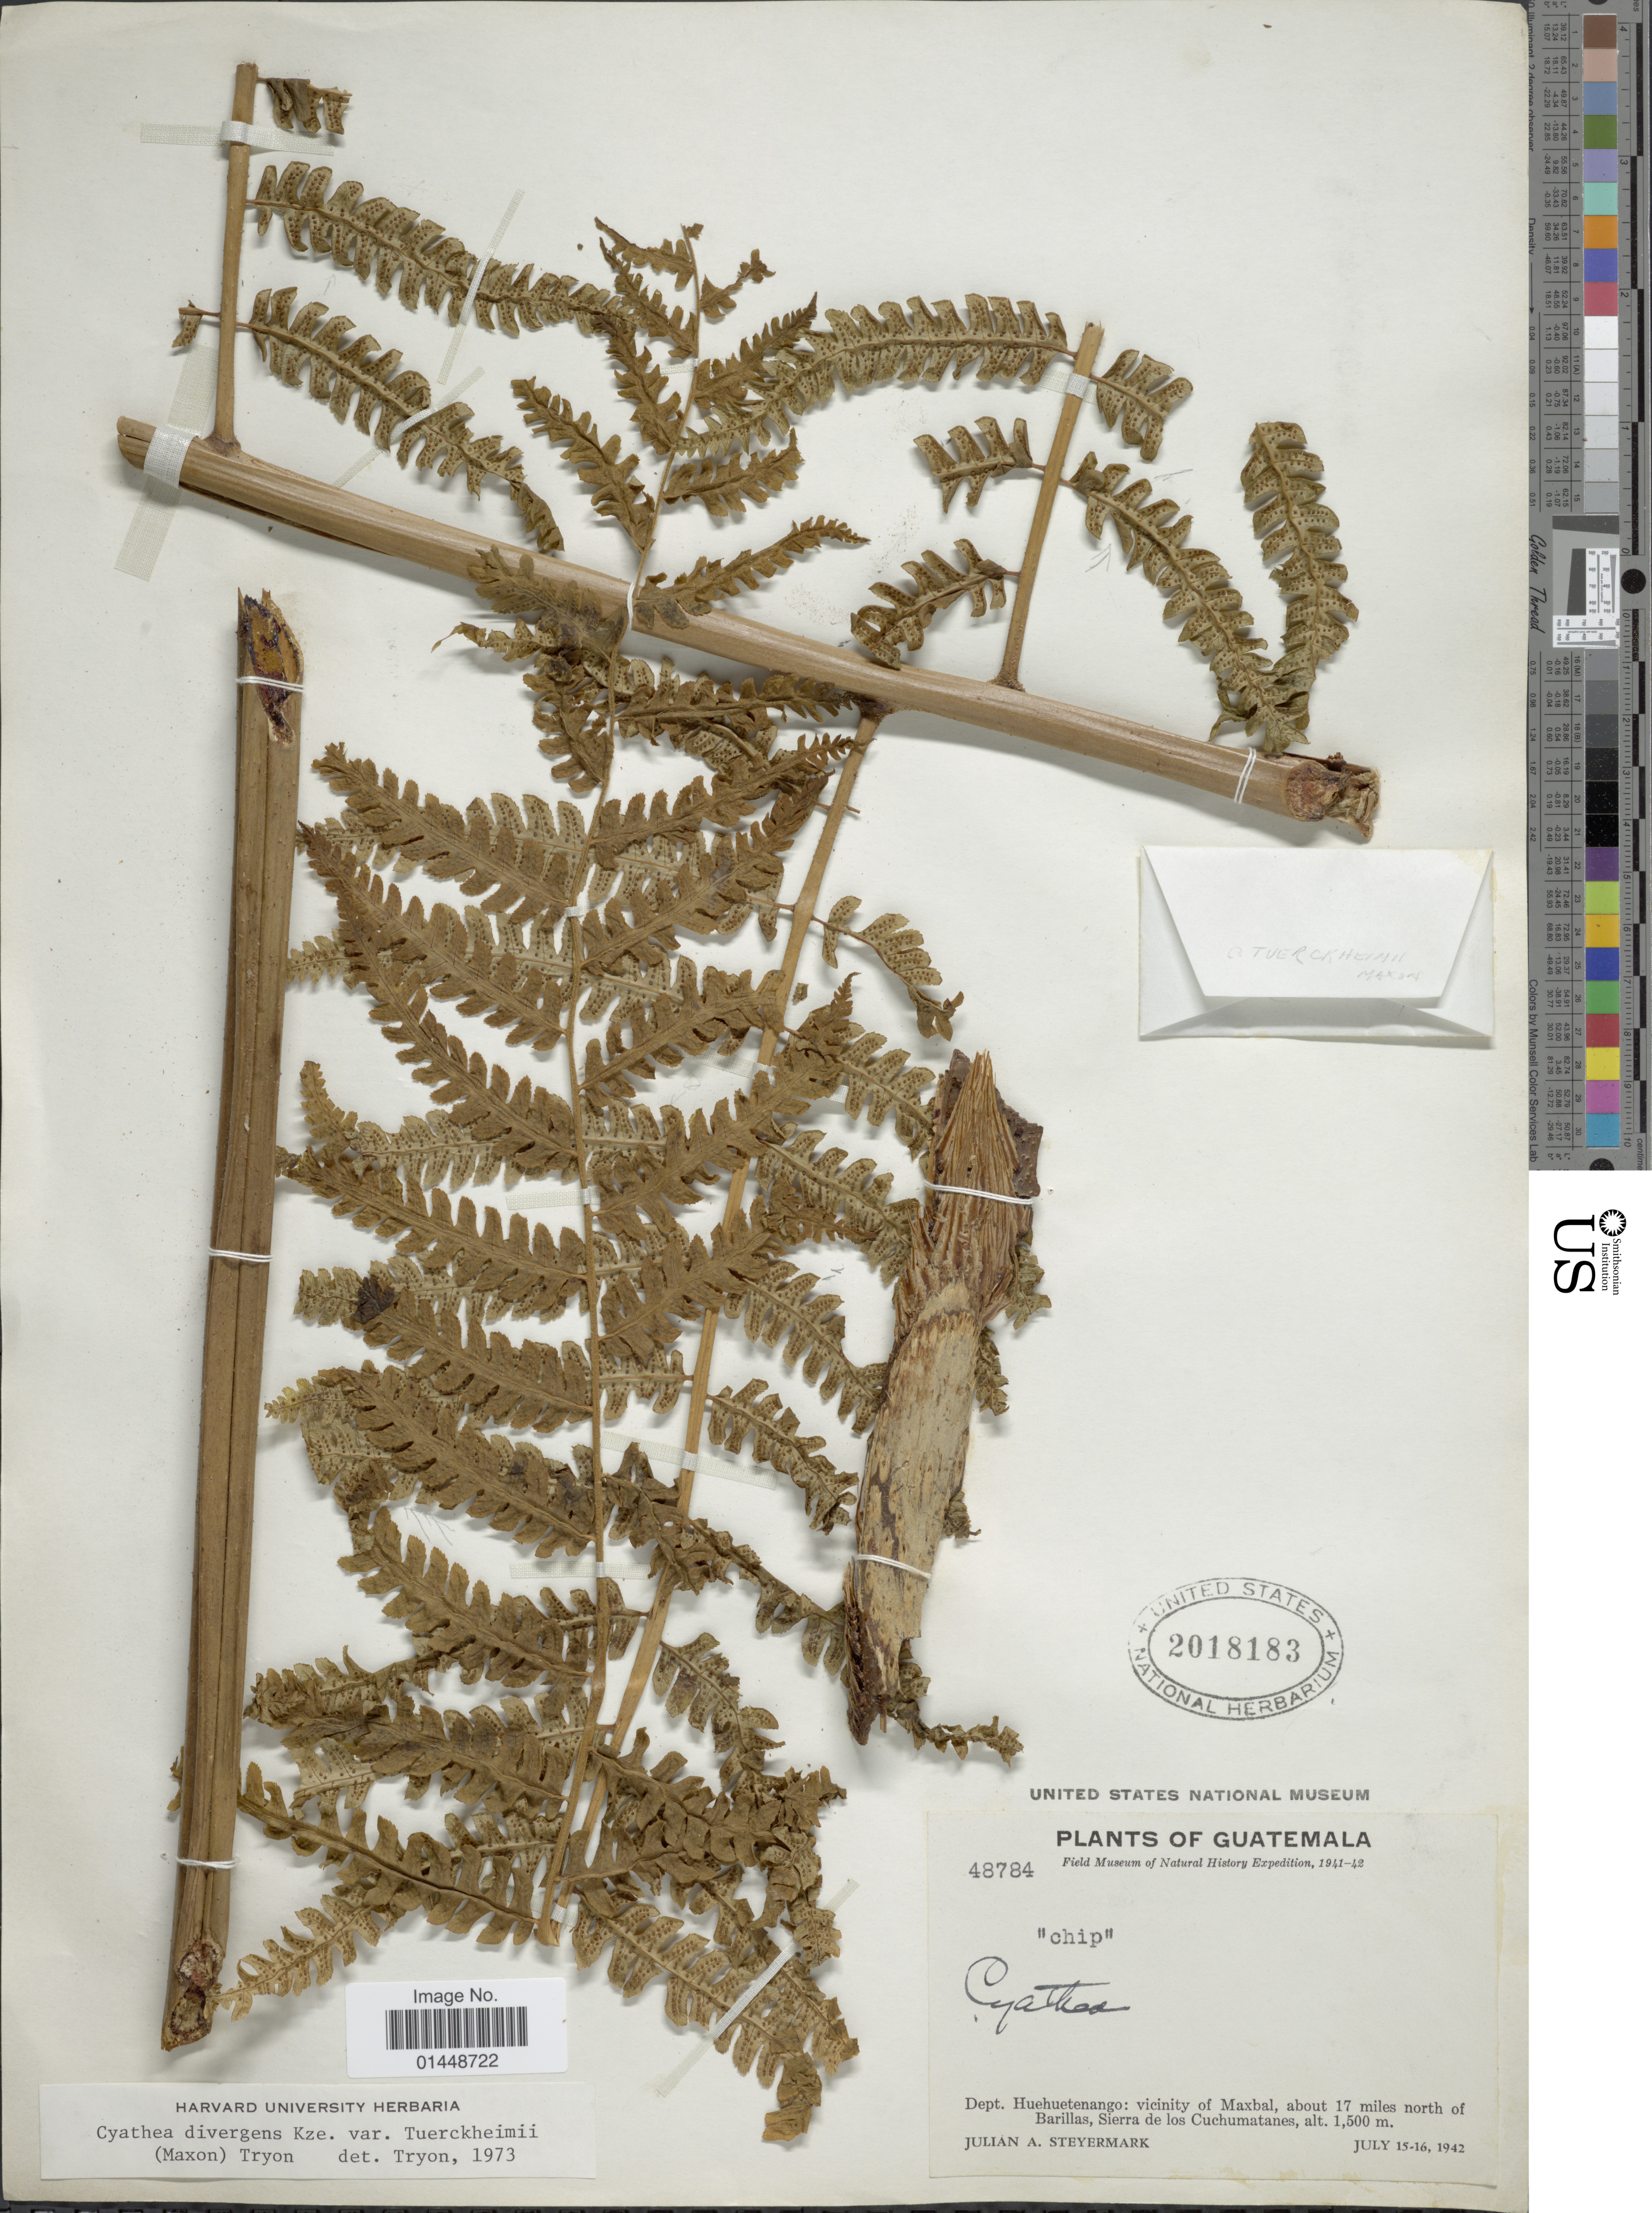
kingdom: Plantae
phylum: Tracheophyta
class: Polypodiopsida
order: Cyatheales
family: Cyatheaceae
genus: Cyathea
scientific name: Cyathea divergens var. tuerckheimii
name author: (Maxon) R.M. Tryon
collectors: J. Steyermark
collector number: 48784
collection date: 1942-07-15/1942-07-16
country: Guatemala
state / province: Huehuetenango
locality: Dept. Huehuetenango: vicinity of Maxbal, about 17 miles north of Barillas, Sierra de los Cuchumatanes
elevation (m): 1500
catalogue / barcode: US 2018183